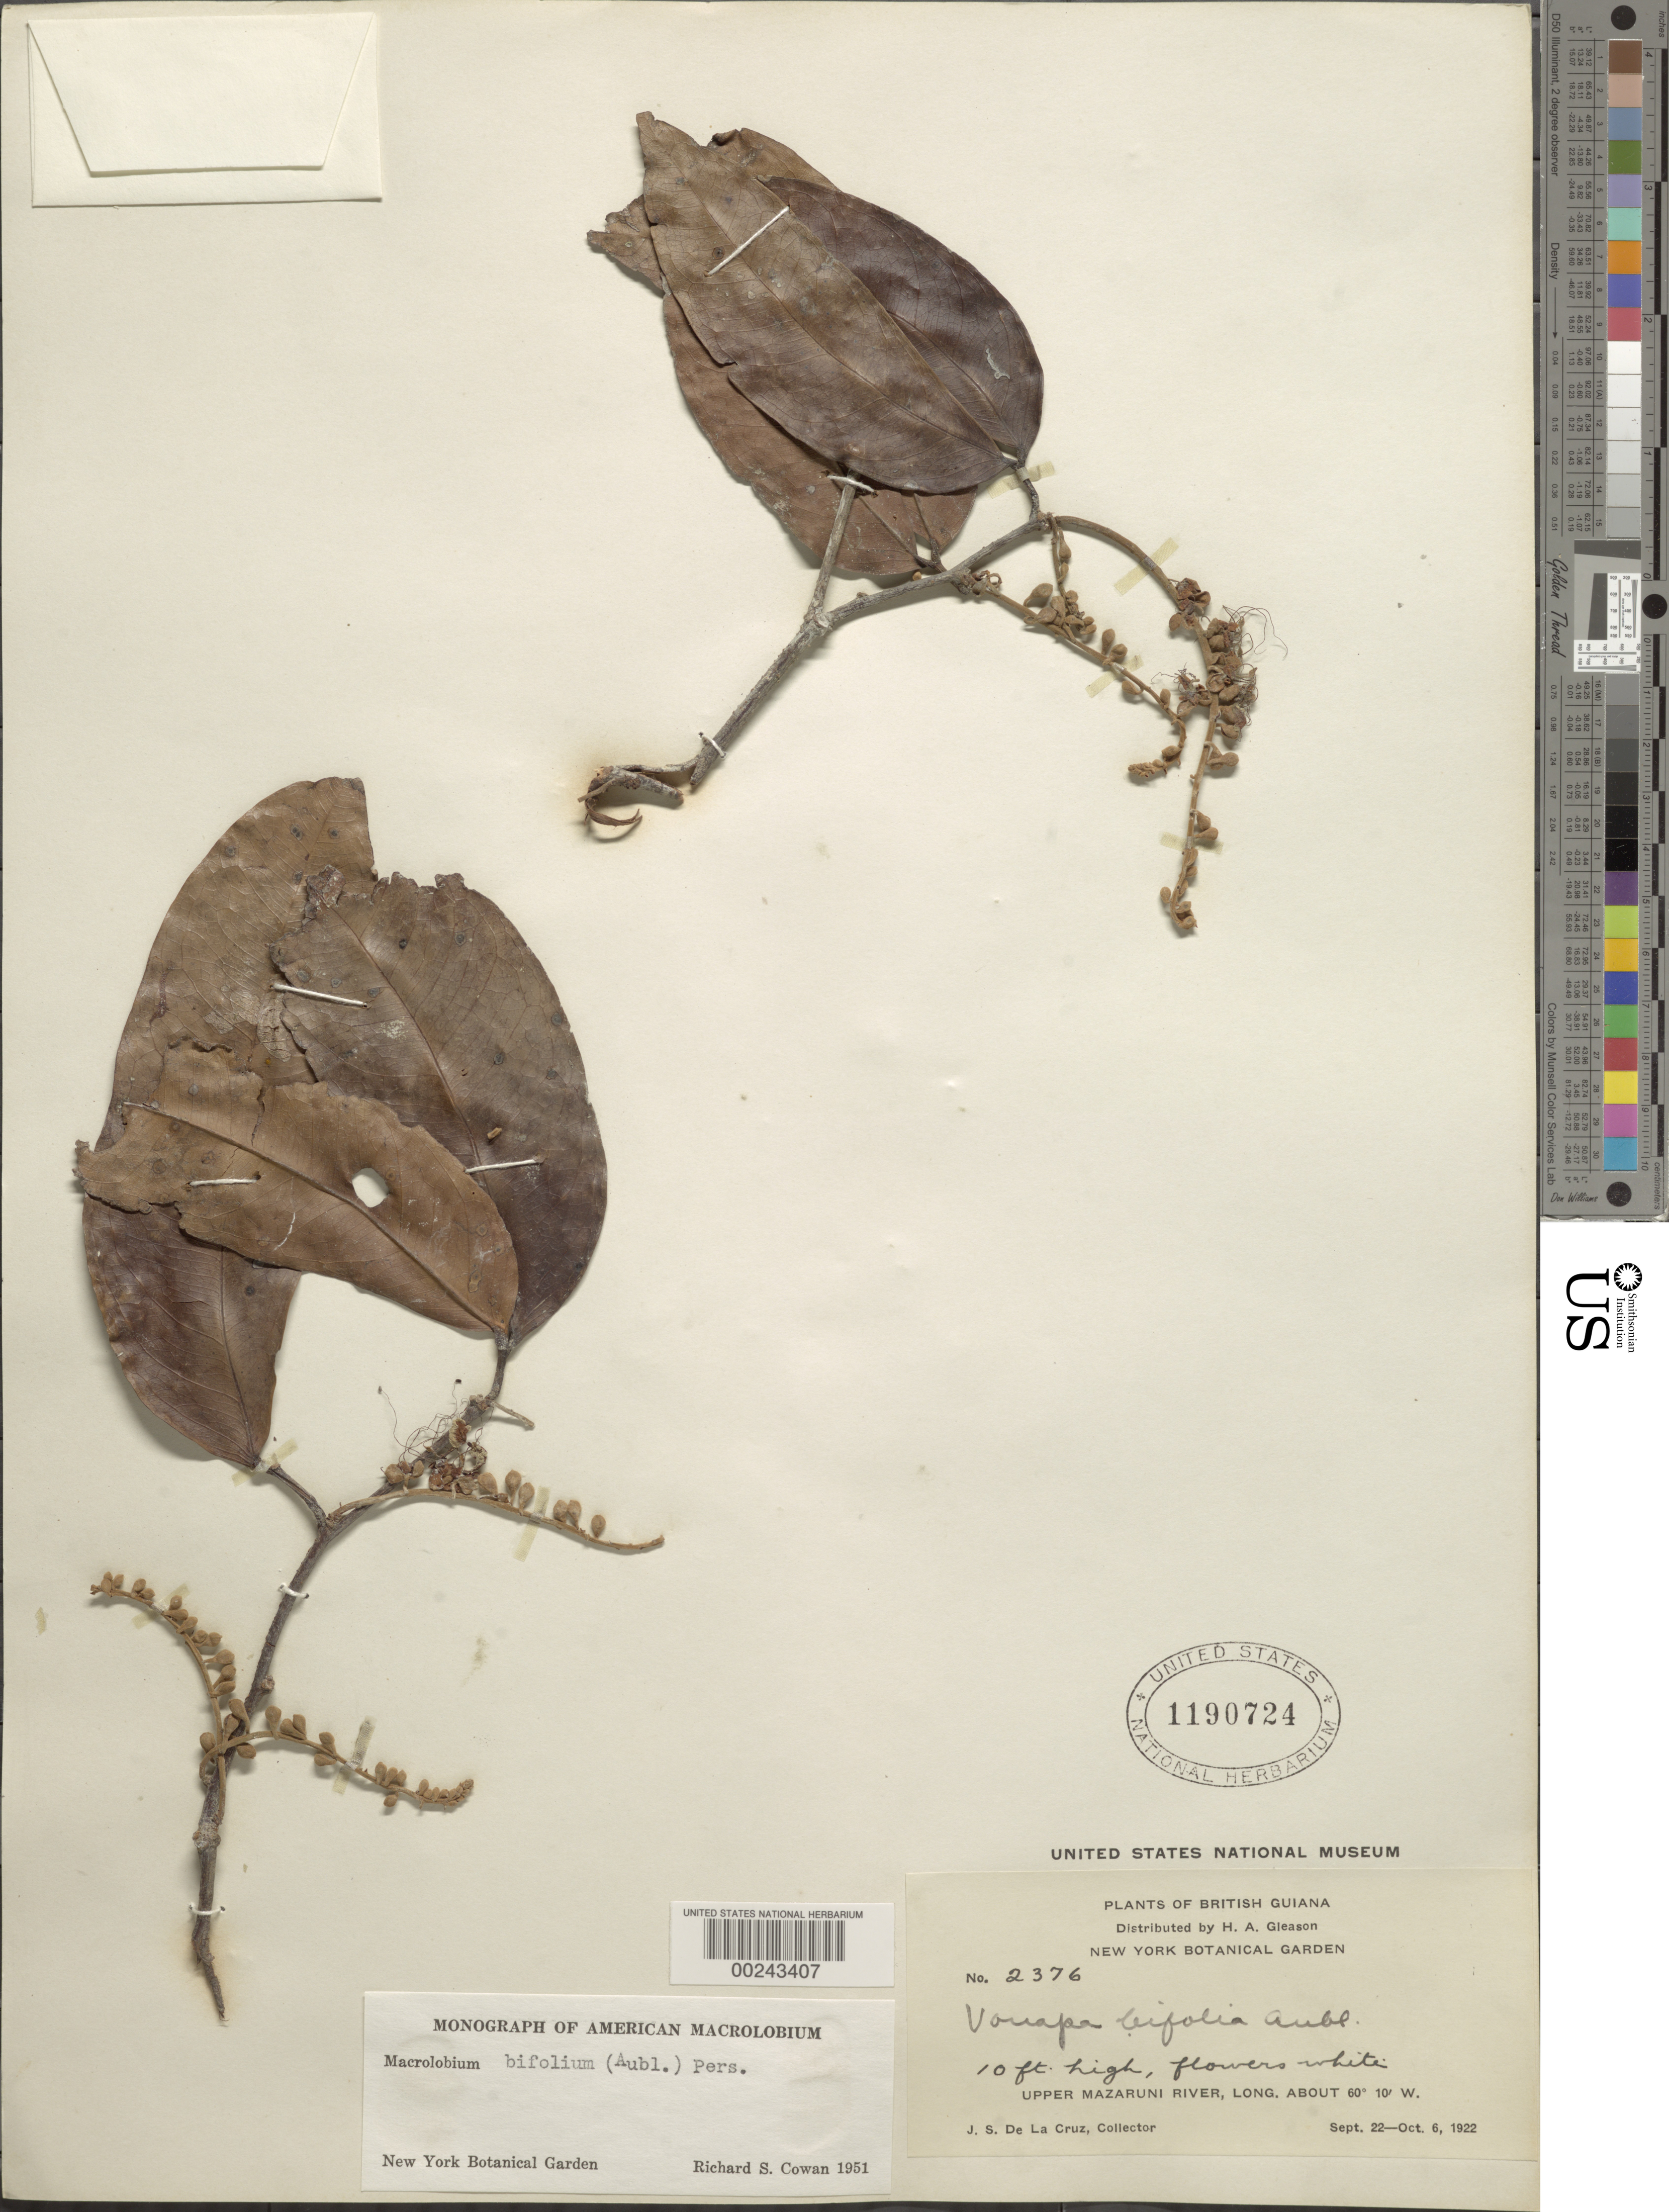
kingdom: Plantae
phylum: Tracheophyta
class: Magnoliopsida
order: Fabales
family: Fabaceae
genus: Macrolobium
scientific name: Macrolobium bifolium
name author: (Aubl.) Pers.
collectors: J. S. de la Cruz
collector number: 2376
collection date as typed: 22 Sep 1922 to 06 Oct 1922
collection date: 1922-09-22/1922-10-06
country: Guyana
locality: Upper mazaruni river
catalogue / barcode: US 1190724